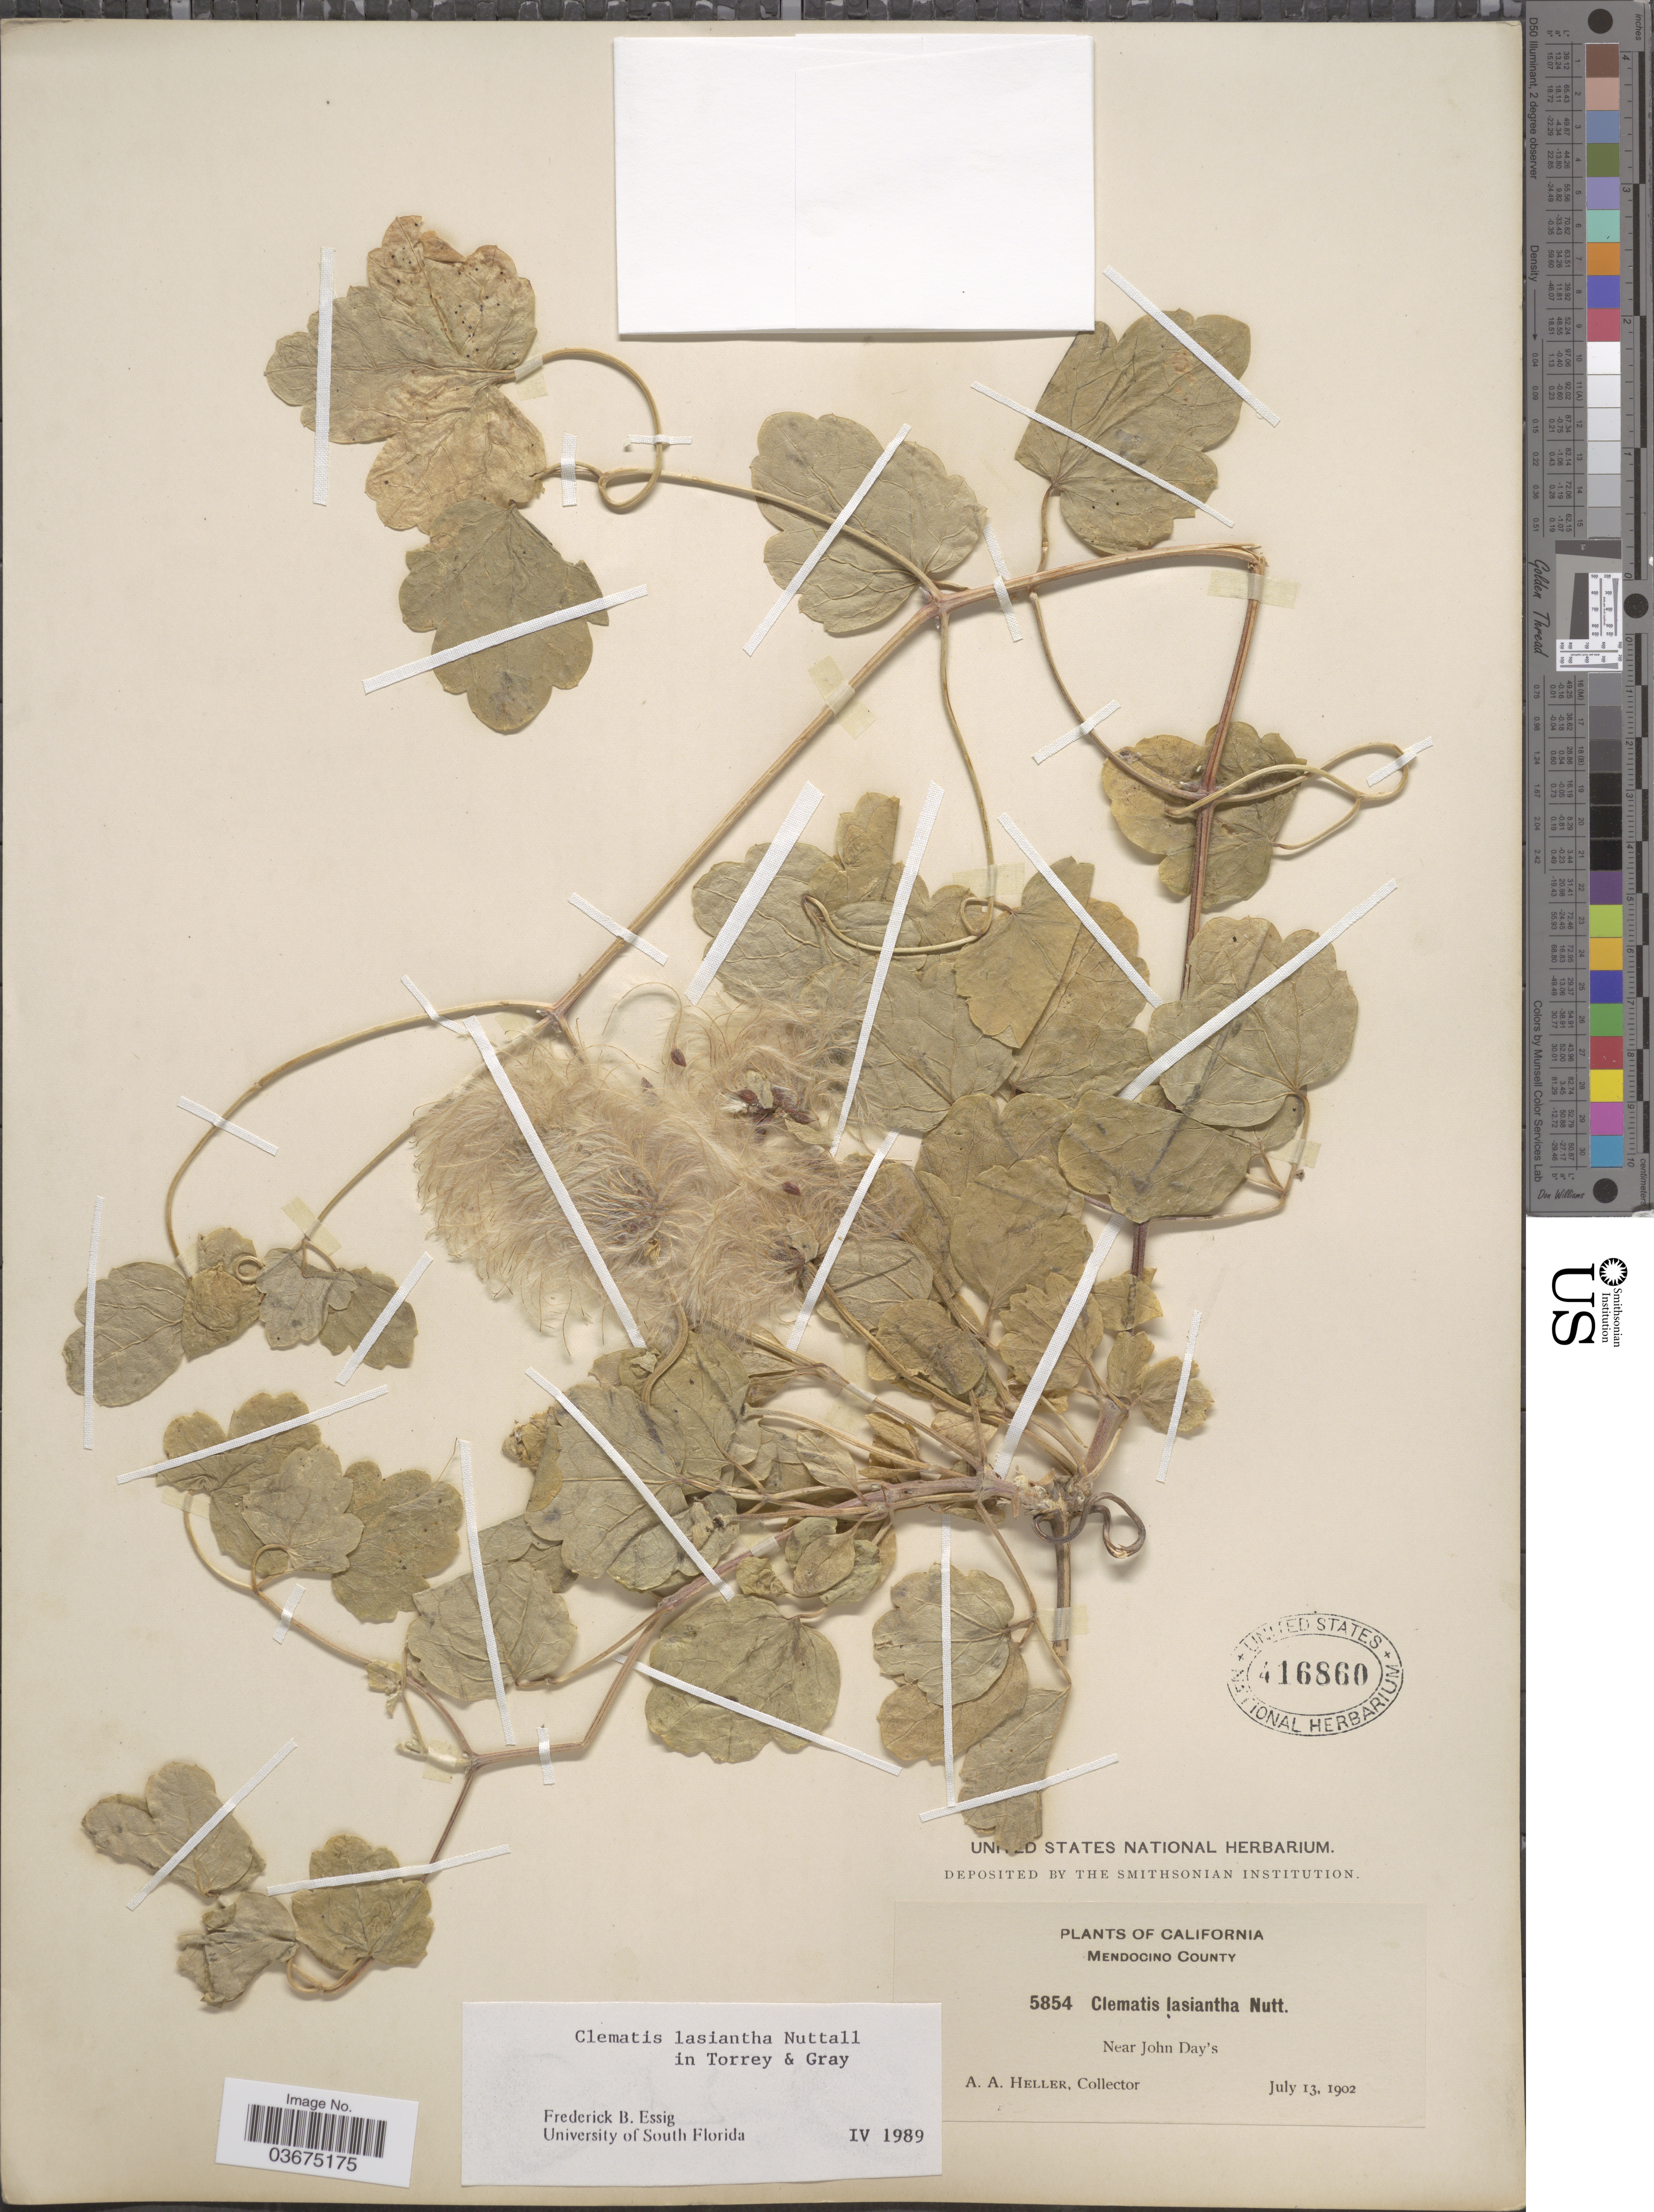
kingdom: Plantae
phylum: Tracheophyta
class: Magnoliopsida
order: Ranunculales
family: Ranunculaceae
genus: Clematis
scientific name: Clematis lasiantha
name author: Nutt.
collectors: A. A. Heller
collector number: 5854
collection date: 1902-07-13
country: United States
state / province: California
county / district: Mendocino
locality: Mendocino County. Near John Day's.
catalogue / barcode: US 416860